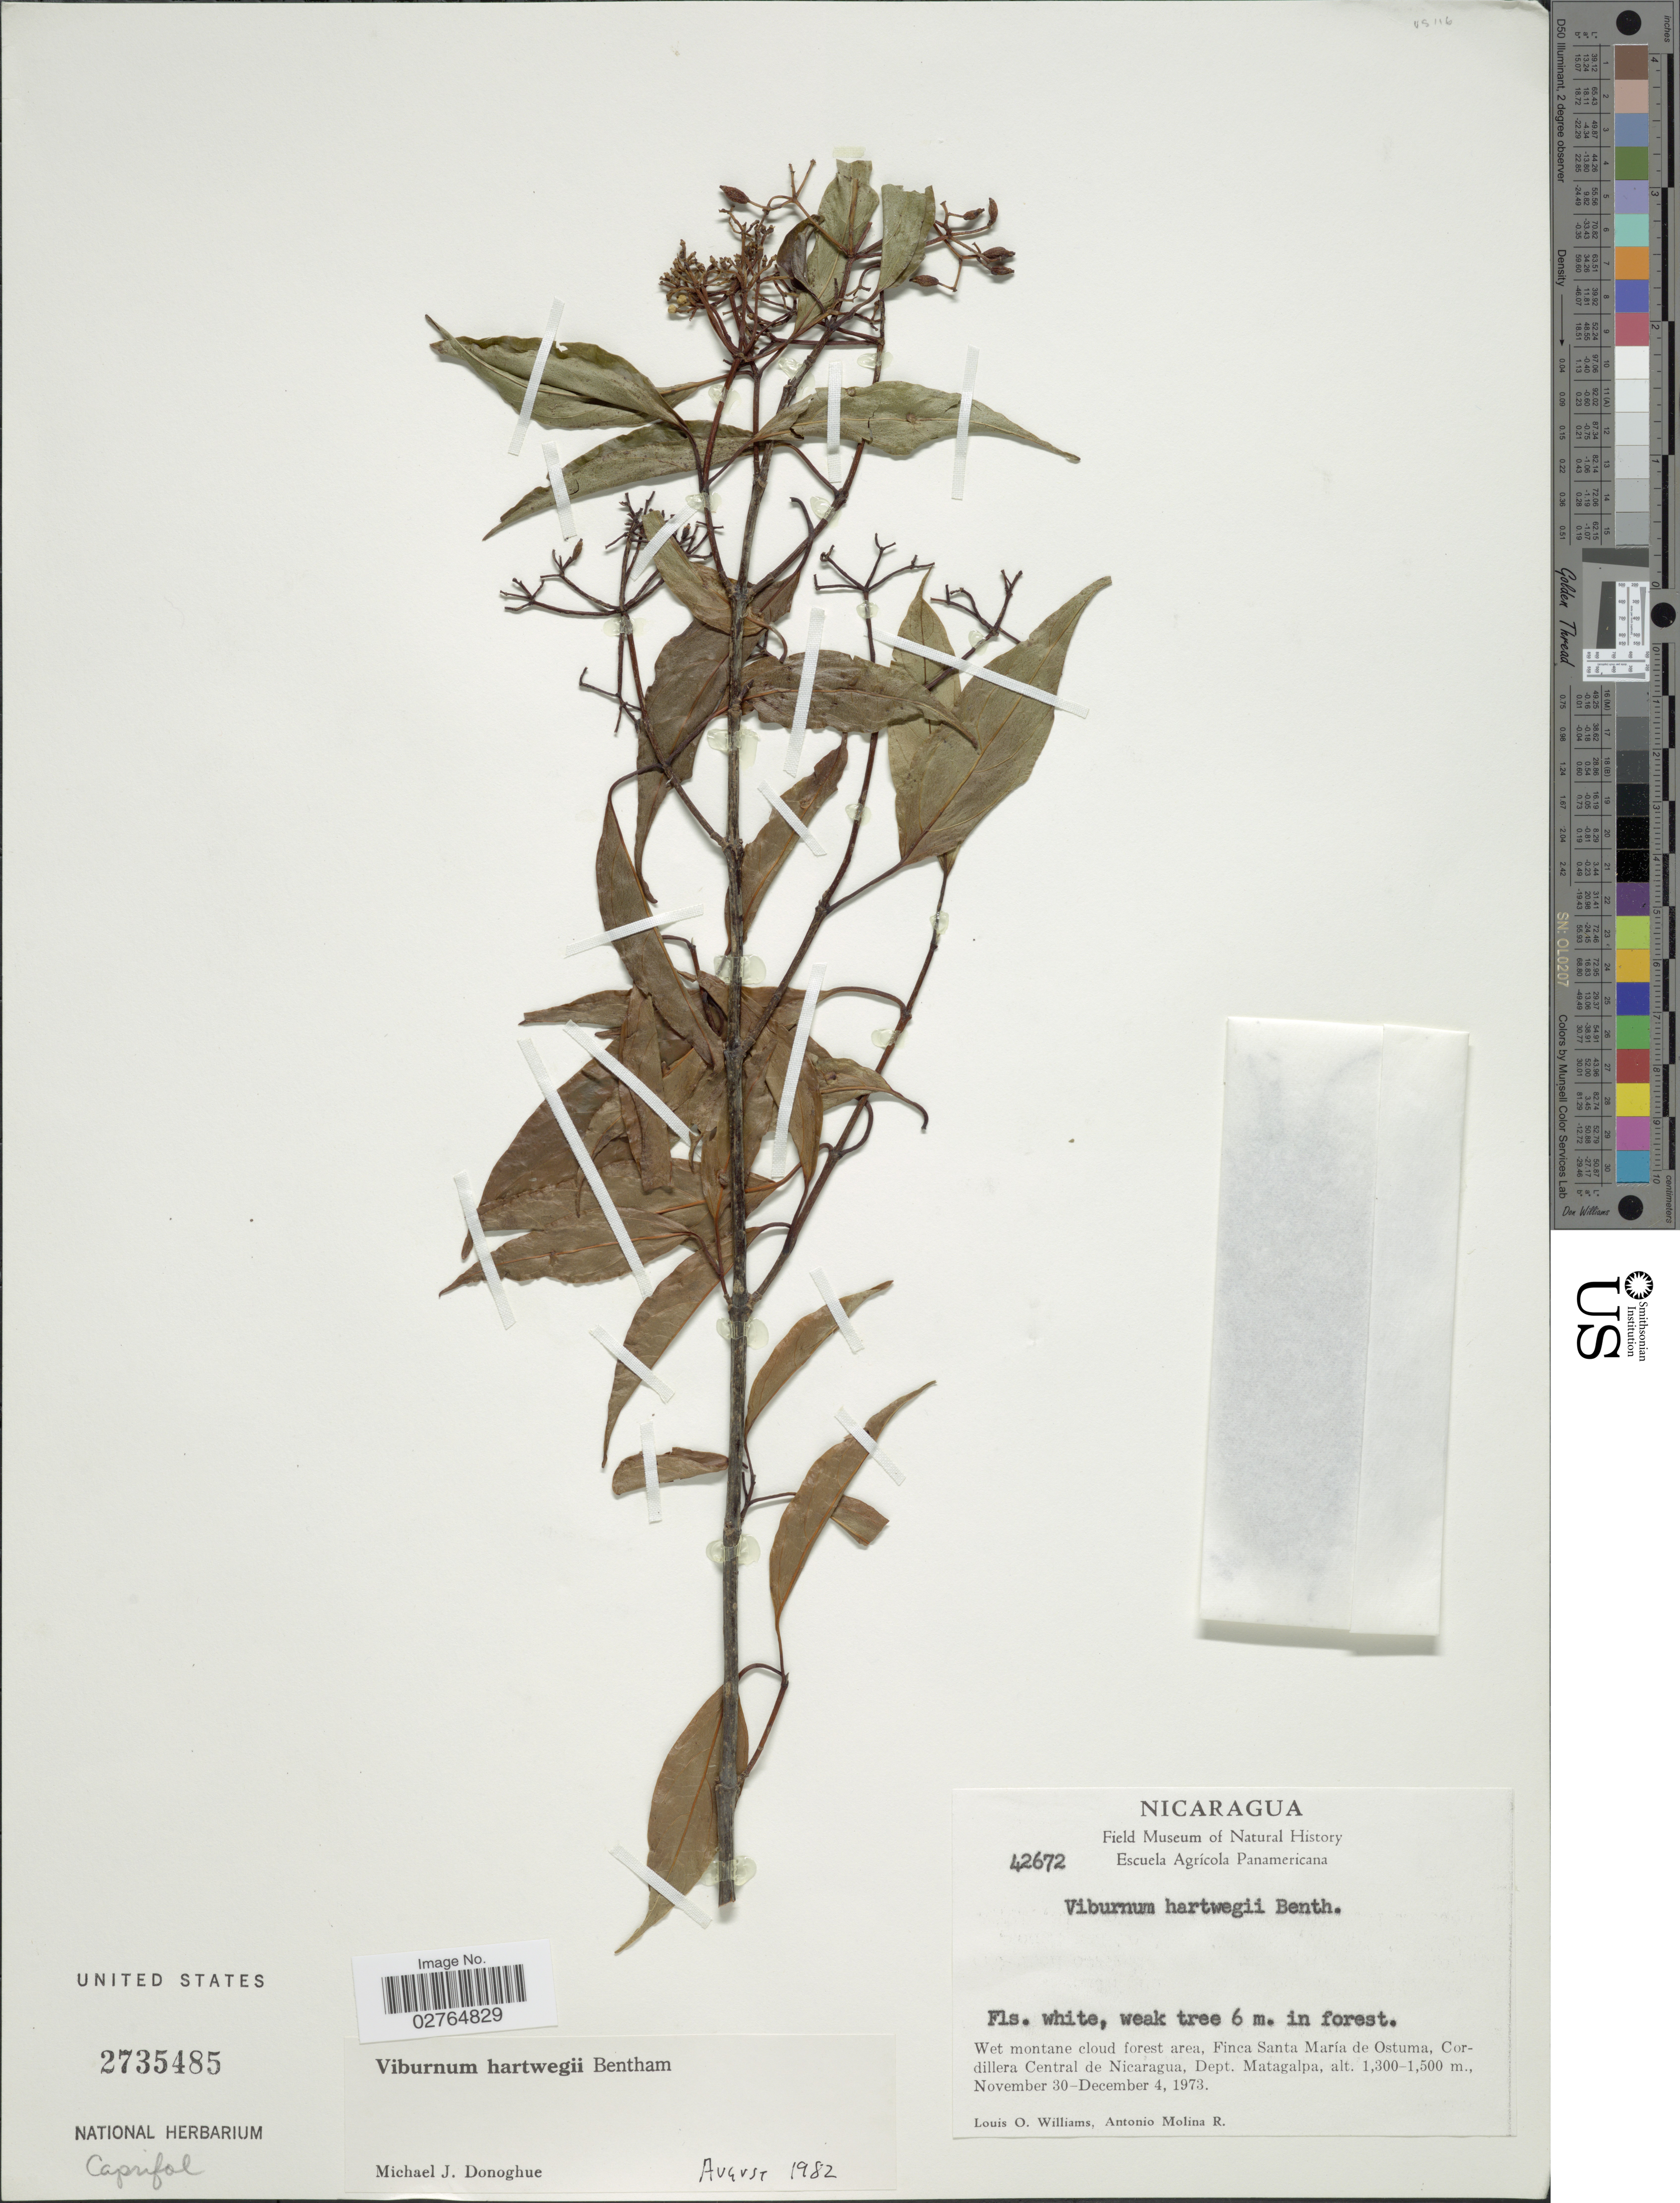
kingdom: Plantae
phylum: Tracheophyta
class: Magnoliopsida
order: Dipsacales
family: Viburnaceae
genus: Viburnum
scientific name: Viburnum hartwegii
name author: Benth.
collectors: L. O. Williams & A. Molina R.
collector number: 42672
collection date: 1973-11-30/1973-12-04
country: Nicaragua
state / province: Matagalpa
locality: Finca Santa María de Ostuma, Cordillera Central de Nicaragua. Dept. Matagalpa.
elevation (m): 1300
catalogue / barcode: US 2735485